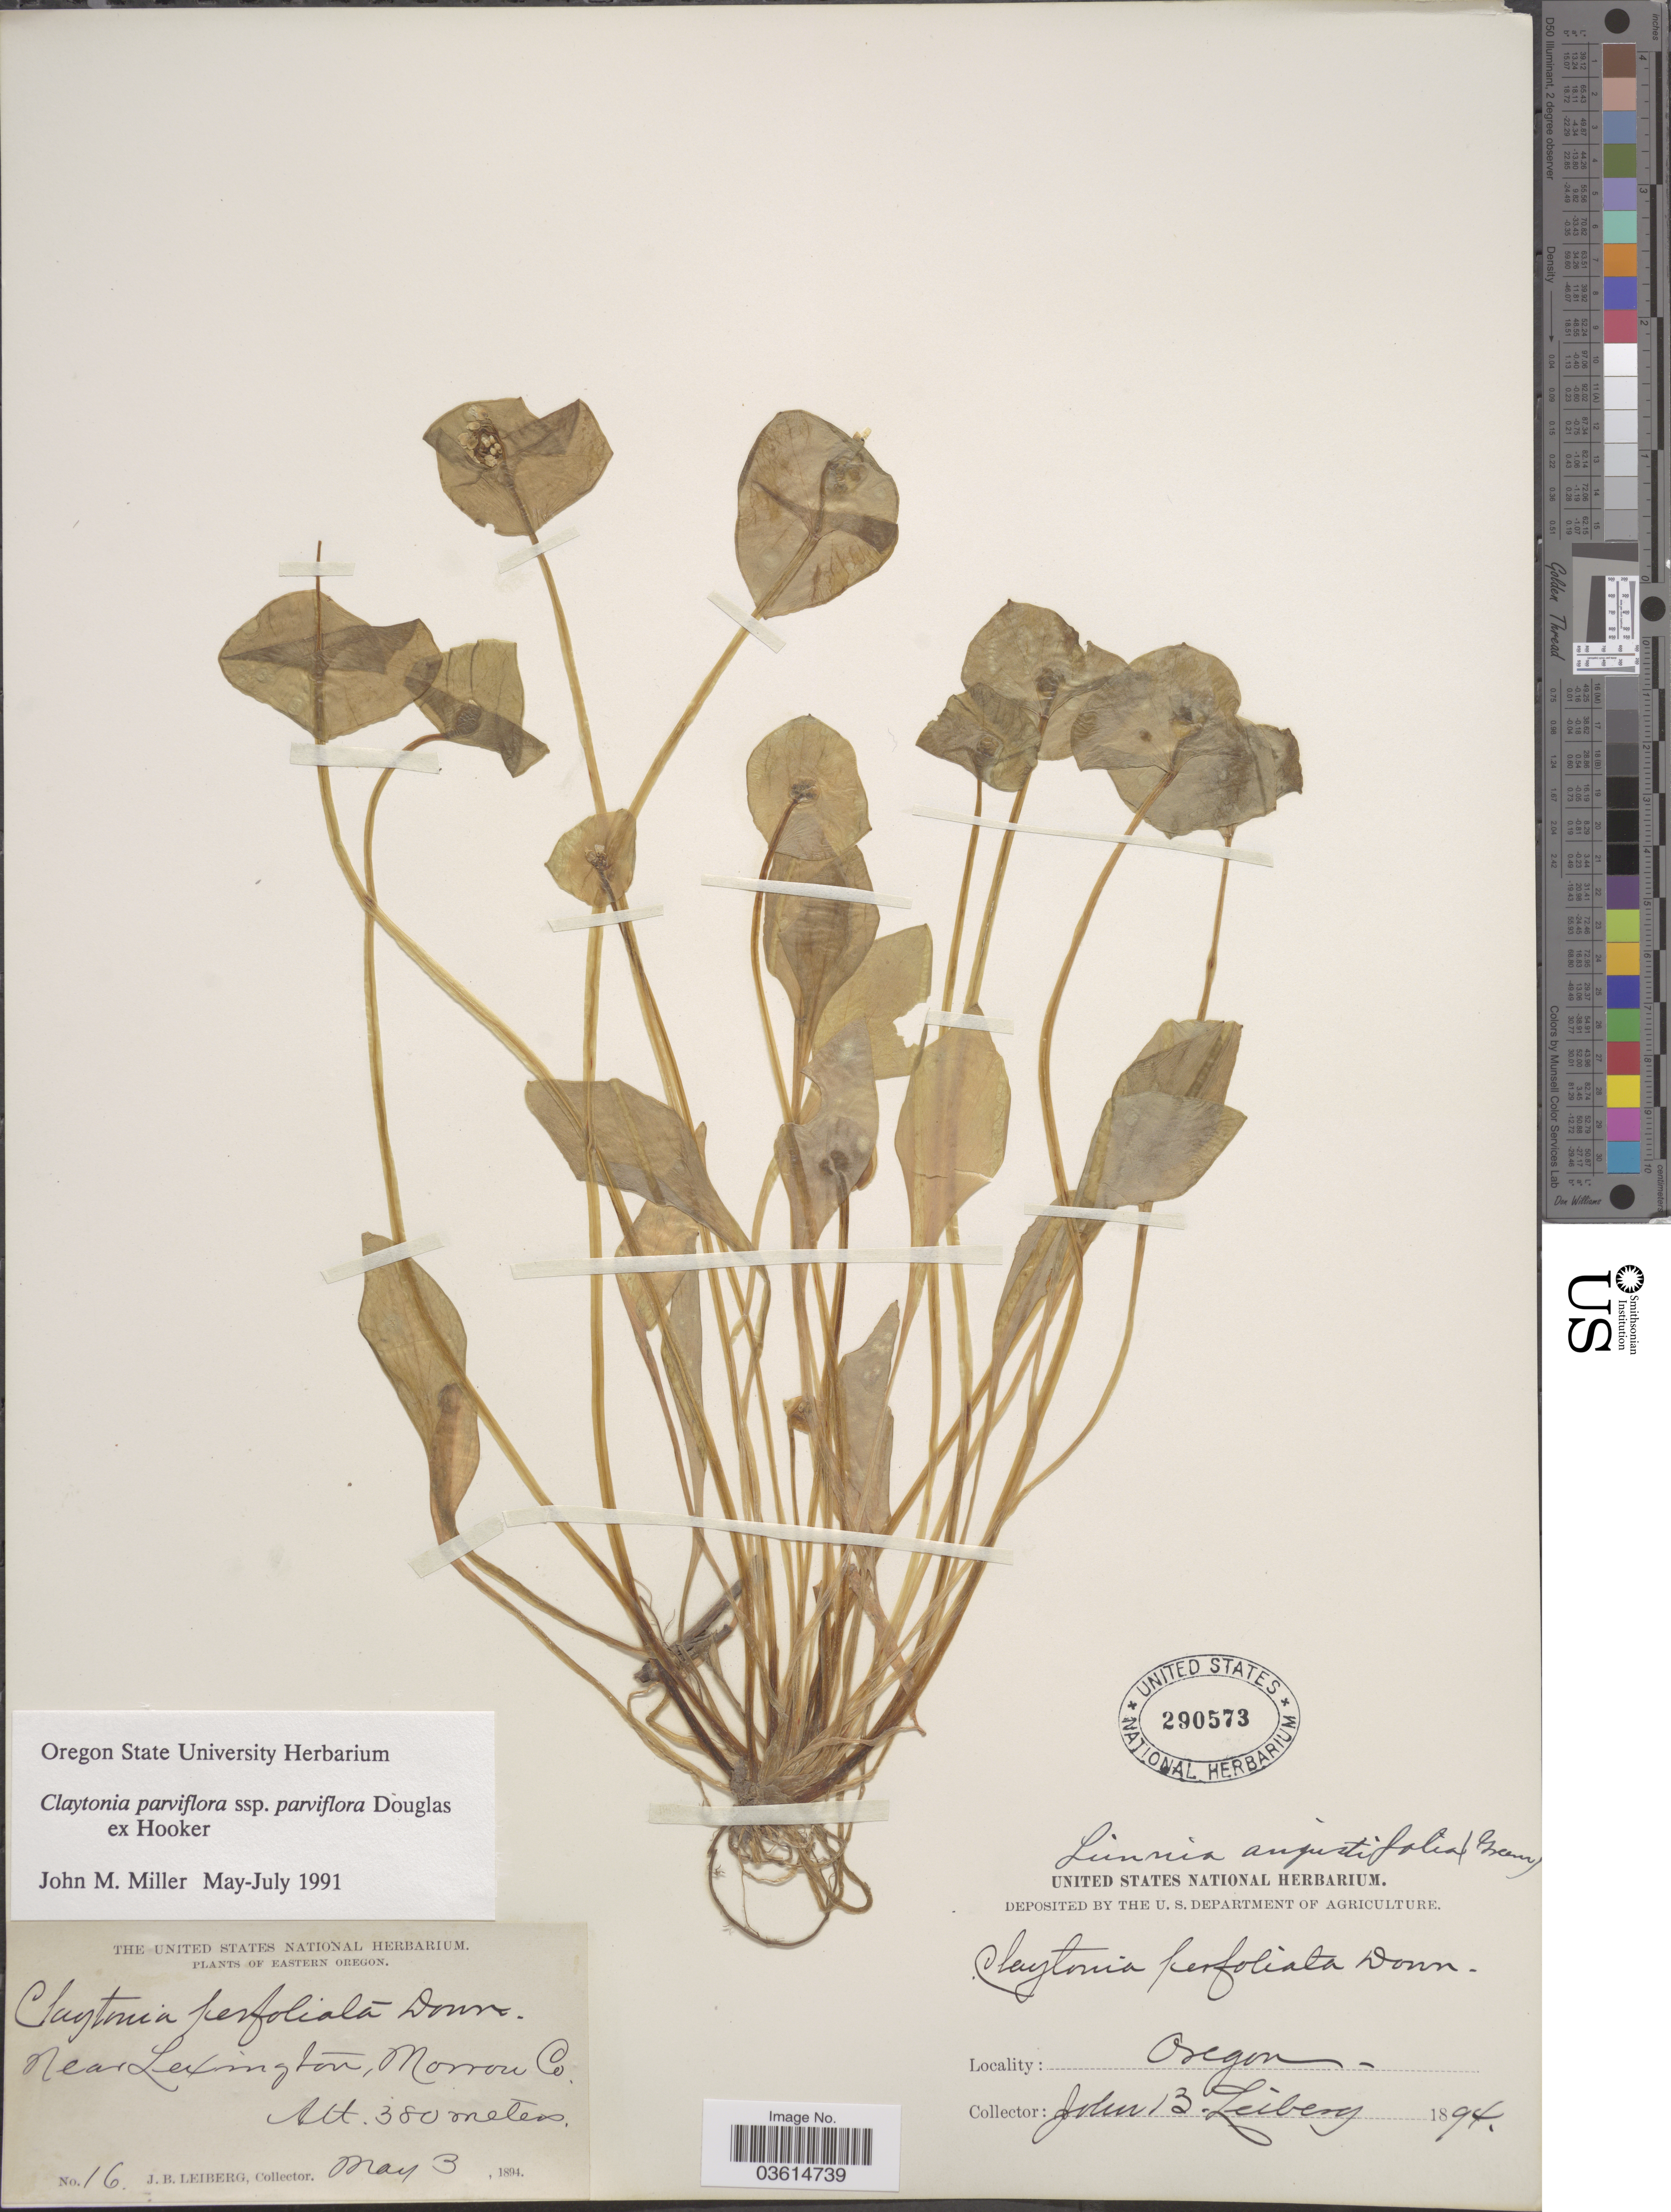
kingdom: Plantae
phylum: Tracheophyta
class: Magnoliopsida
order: Caryophyllales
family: Montiaceae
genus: Claytonia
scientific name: Claytonia parviflora subsp. parviflora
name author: Douglas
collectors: J. B. Leiberg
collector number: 16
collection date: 1894-05-03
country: United States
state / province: Oregon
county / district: Morrow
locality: Eastern Oregon. Near Lexington, Morrow Co.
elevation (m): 380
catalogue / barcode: US 290573